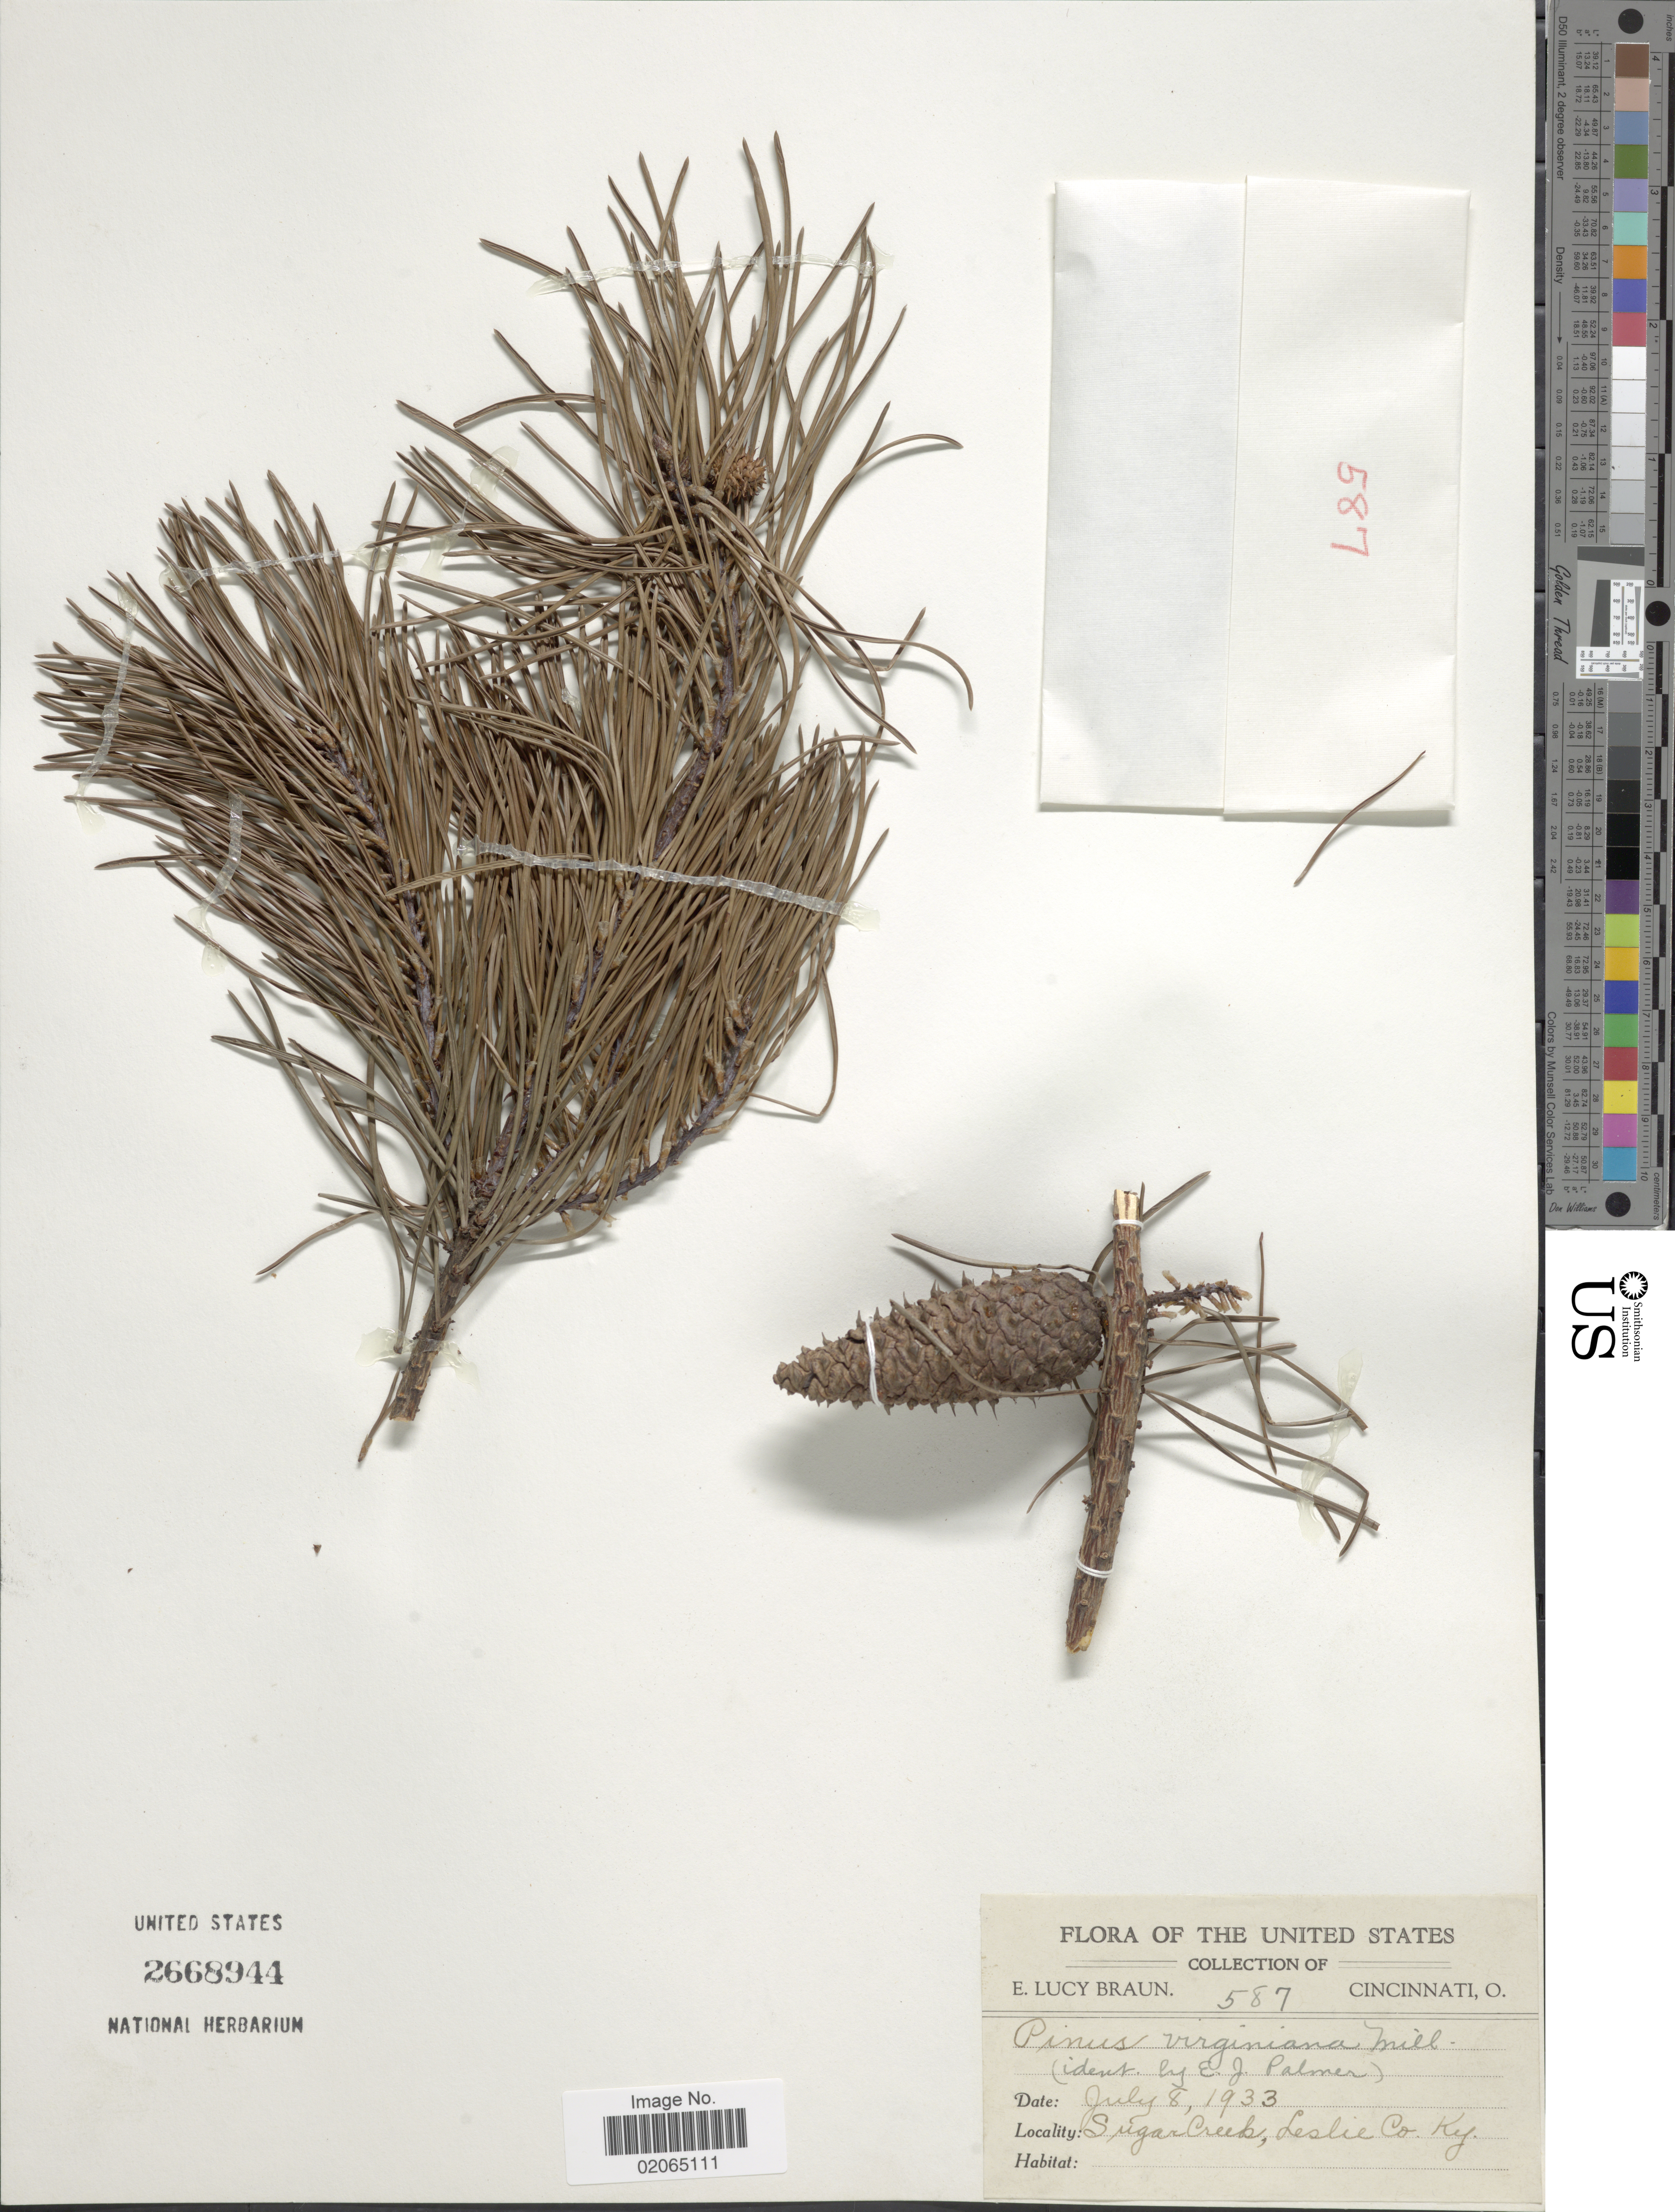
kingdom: Plantae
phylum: Tracheophyta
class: Pinopsida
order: Pinales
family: Pinaceae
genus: Pinus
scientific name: Pinus virginiana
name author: Mill.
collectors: E. L. Braun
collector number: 587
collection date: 1933-07-08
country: United States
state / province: Kentucky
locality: Sugar Creek, Leslie Co.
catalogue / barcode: US 2668944